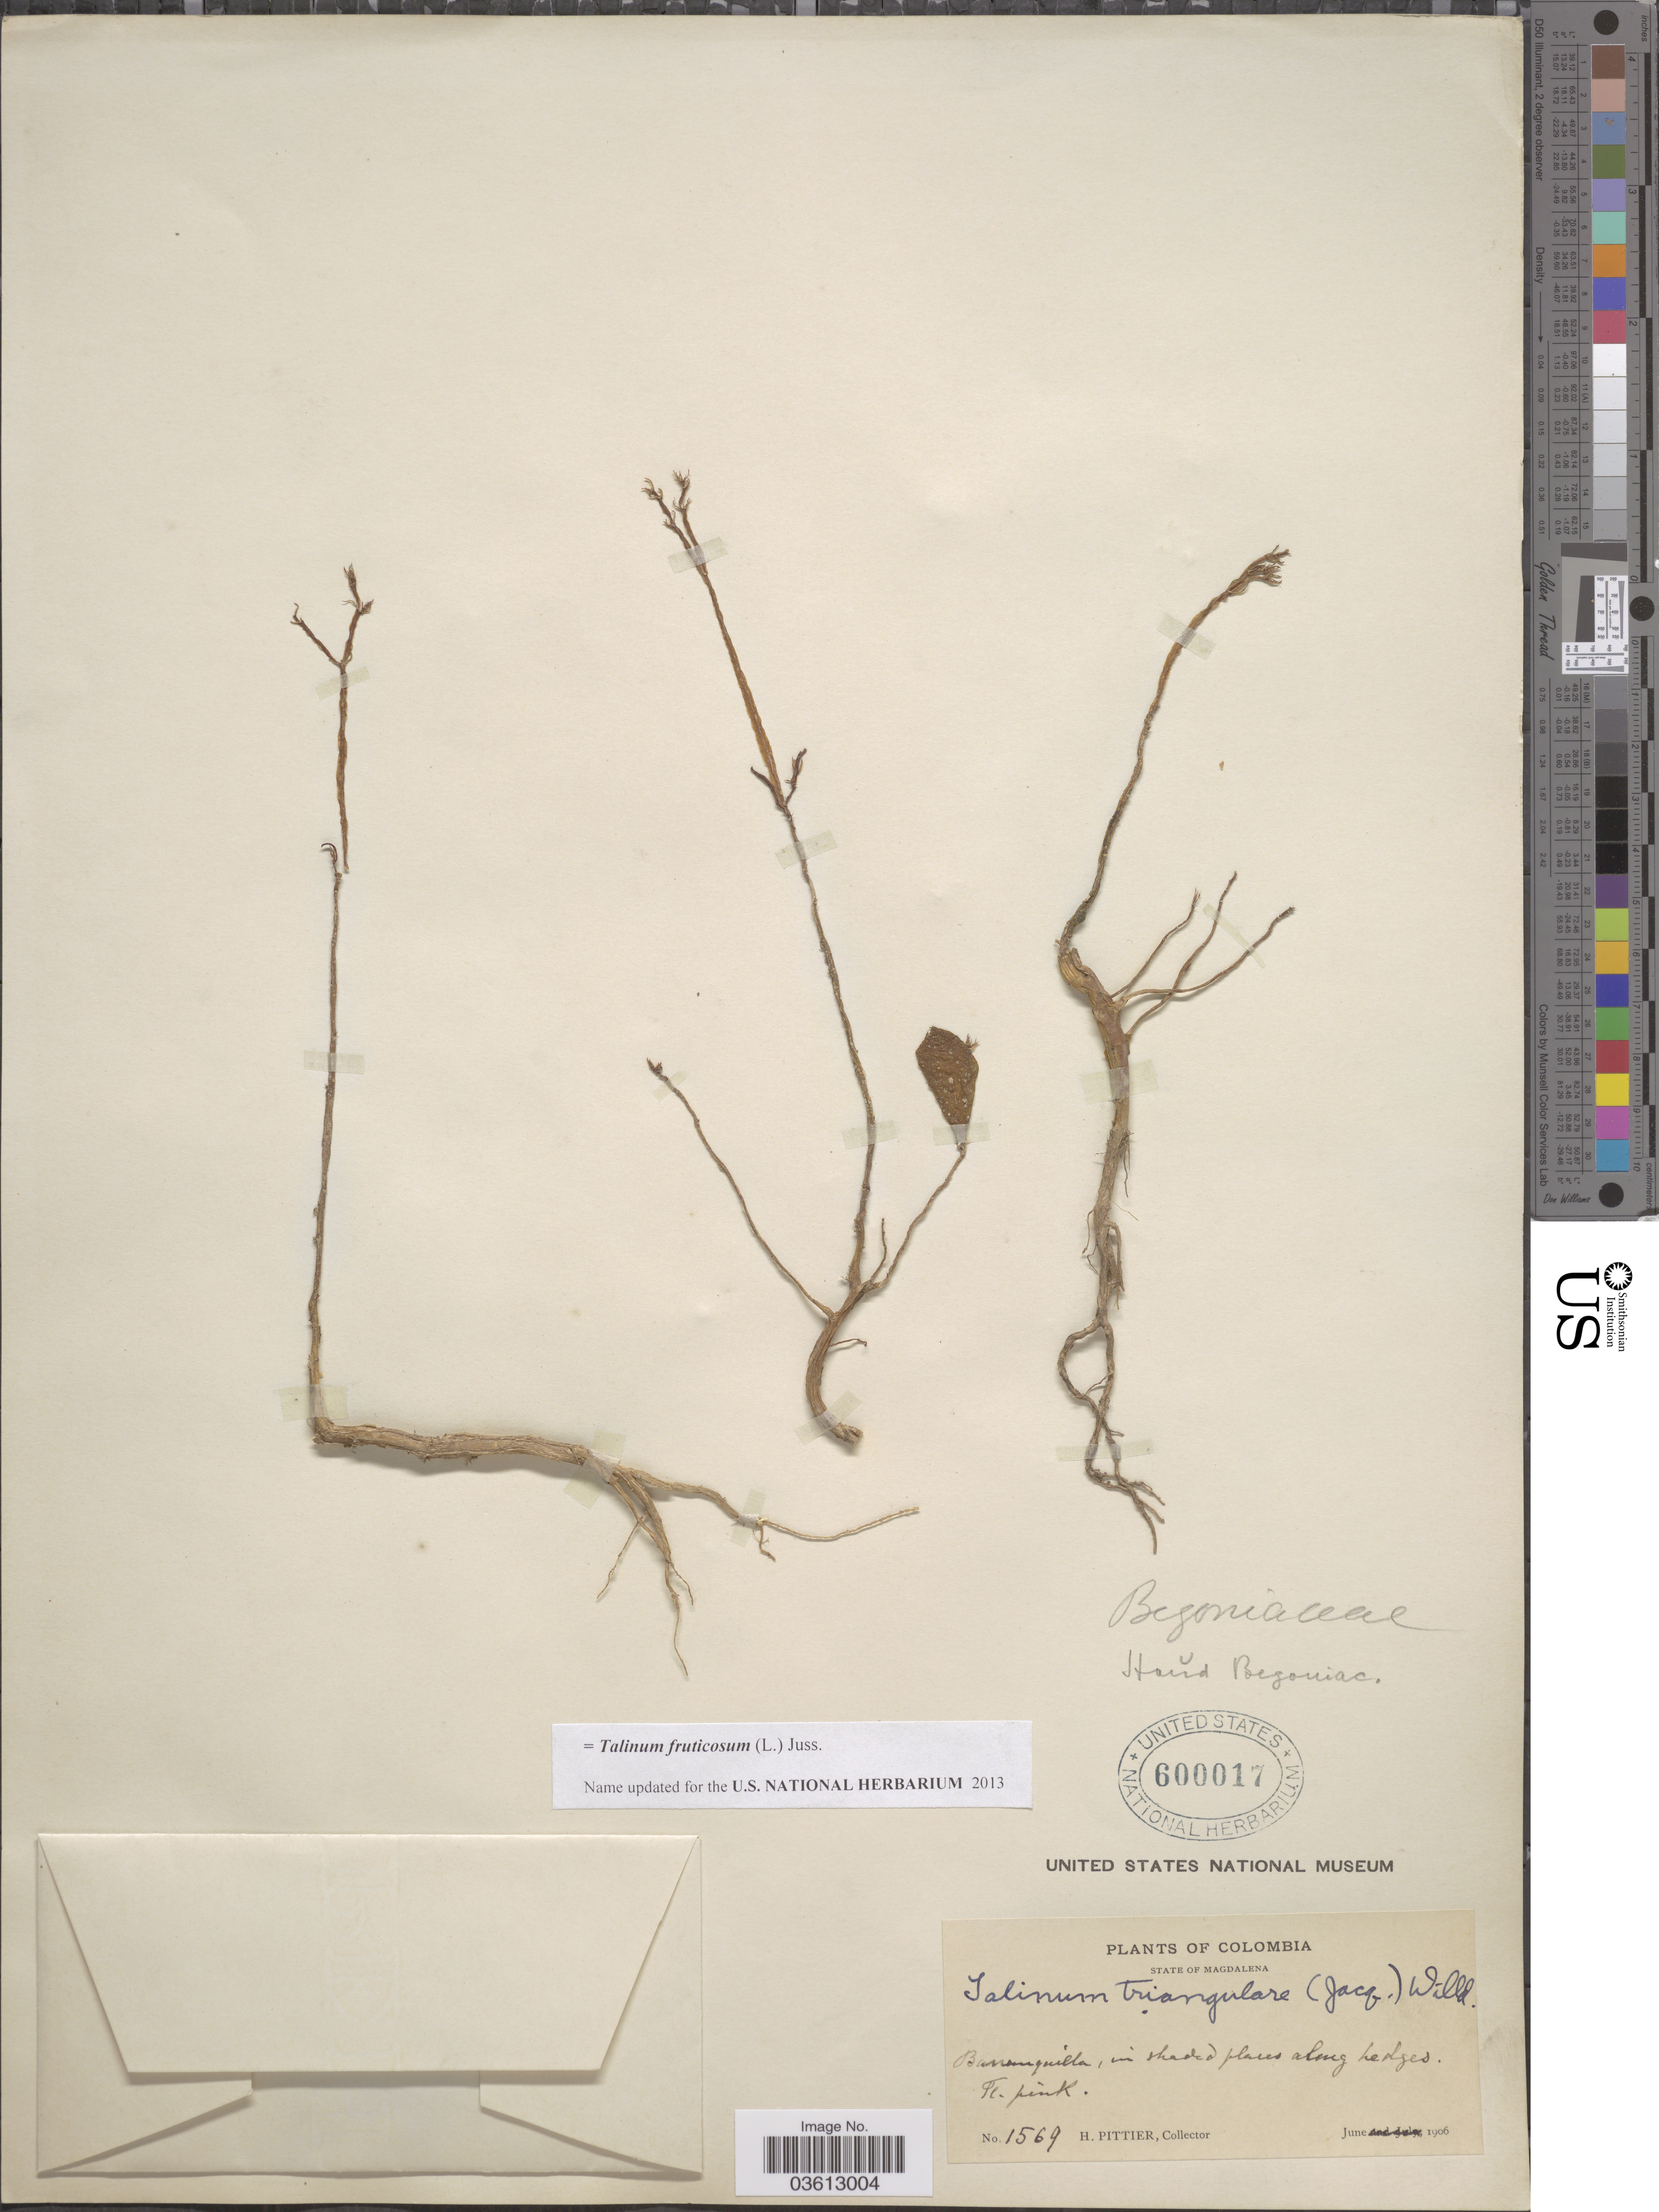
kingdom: Plantae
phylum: Tracheophyta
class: Magnoliopsida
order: Caryophyllales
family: Talinaceae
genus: Talinum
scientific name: Talinum fruticosum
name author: (L.) Juss.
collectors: H. F. Pittier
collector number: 1569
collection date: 1906-06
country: Colombia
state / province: Magdalena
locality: Barranquilla.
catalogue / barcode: US 600017